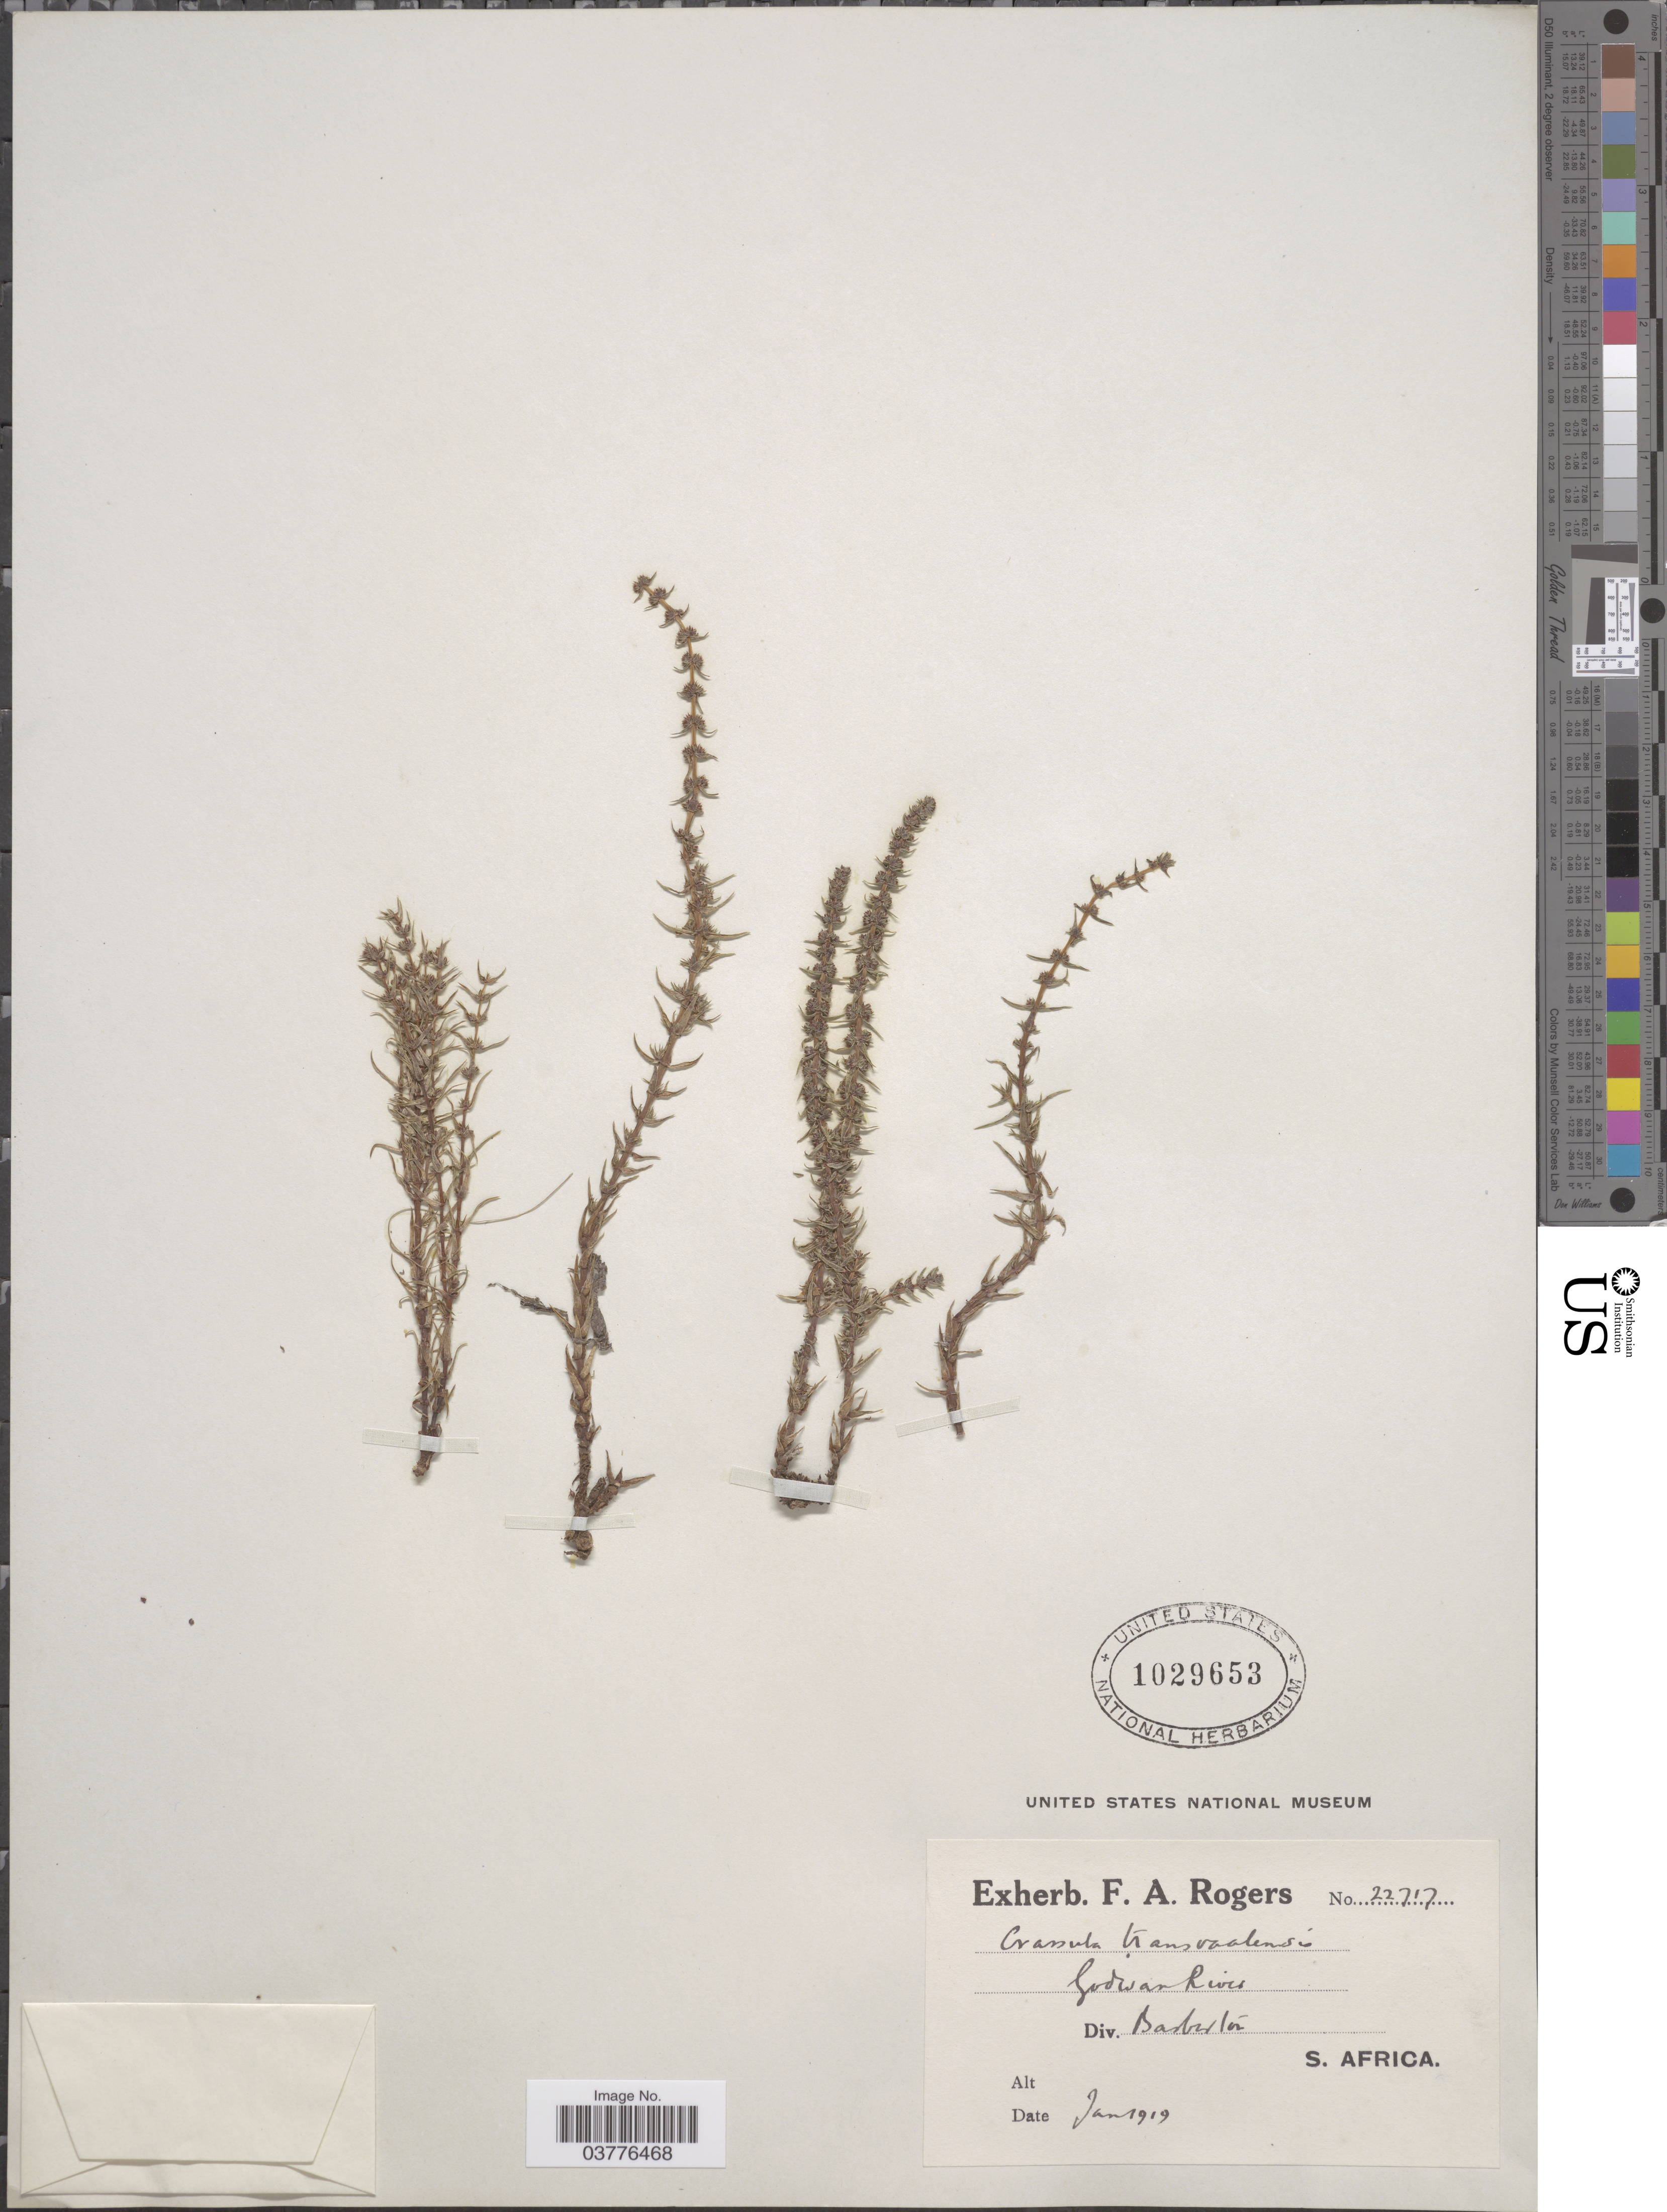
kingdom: Plantae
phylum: Tracheophyta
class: Magnoliopsida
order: Saxifragales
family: Crassulaceae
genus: Crassula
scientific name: Crassula schimperi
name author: Fisch. & C.A. Mey.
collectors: ex herb. F. A. Rogers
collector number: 22717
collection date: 1919-01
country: South Africa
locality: Div. Ba!. S. Africa.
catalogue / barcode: US 1029653